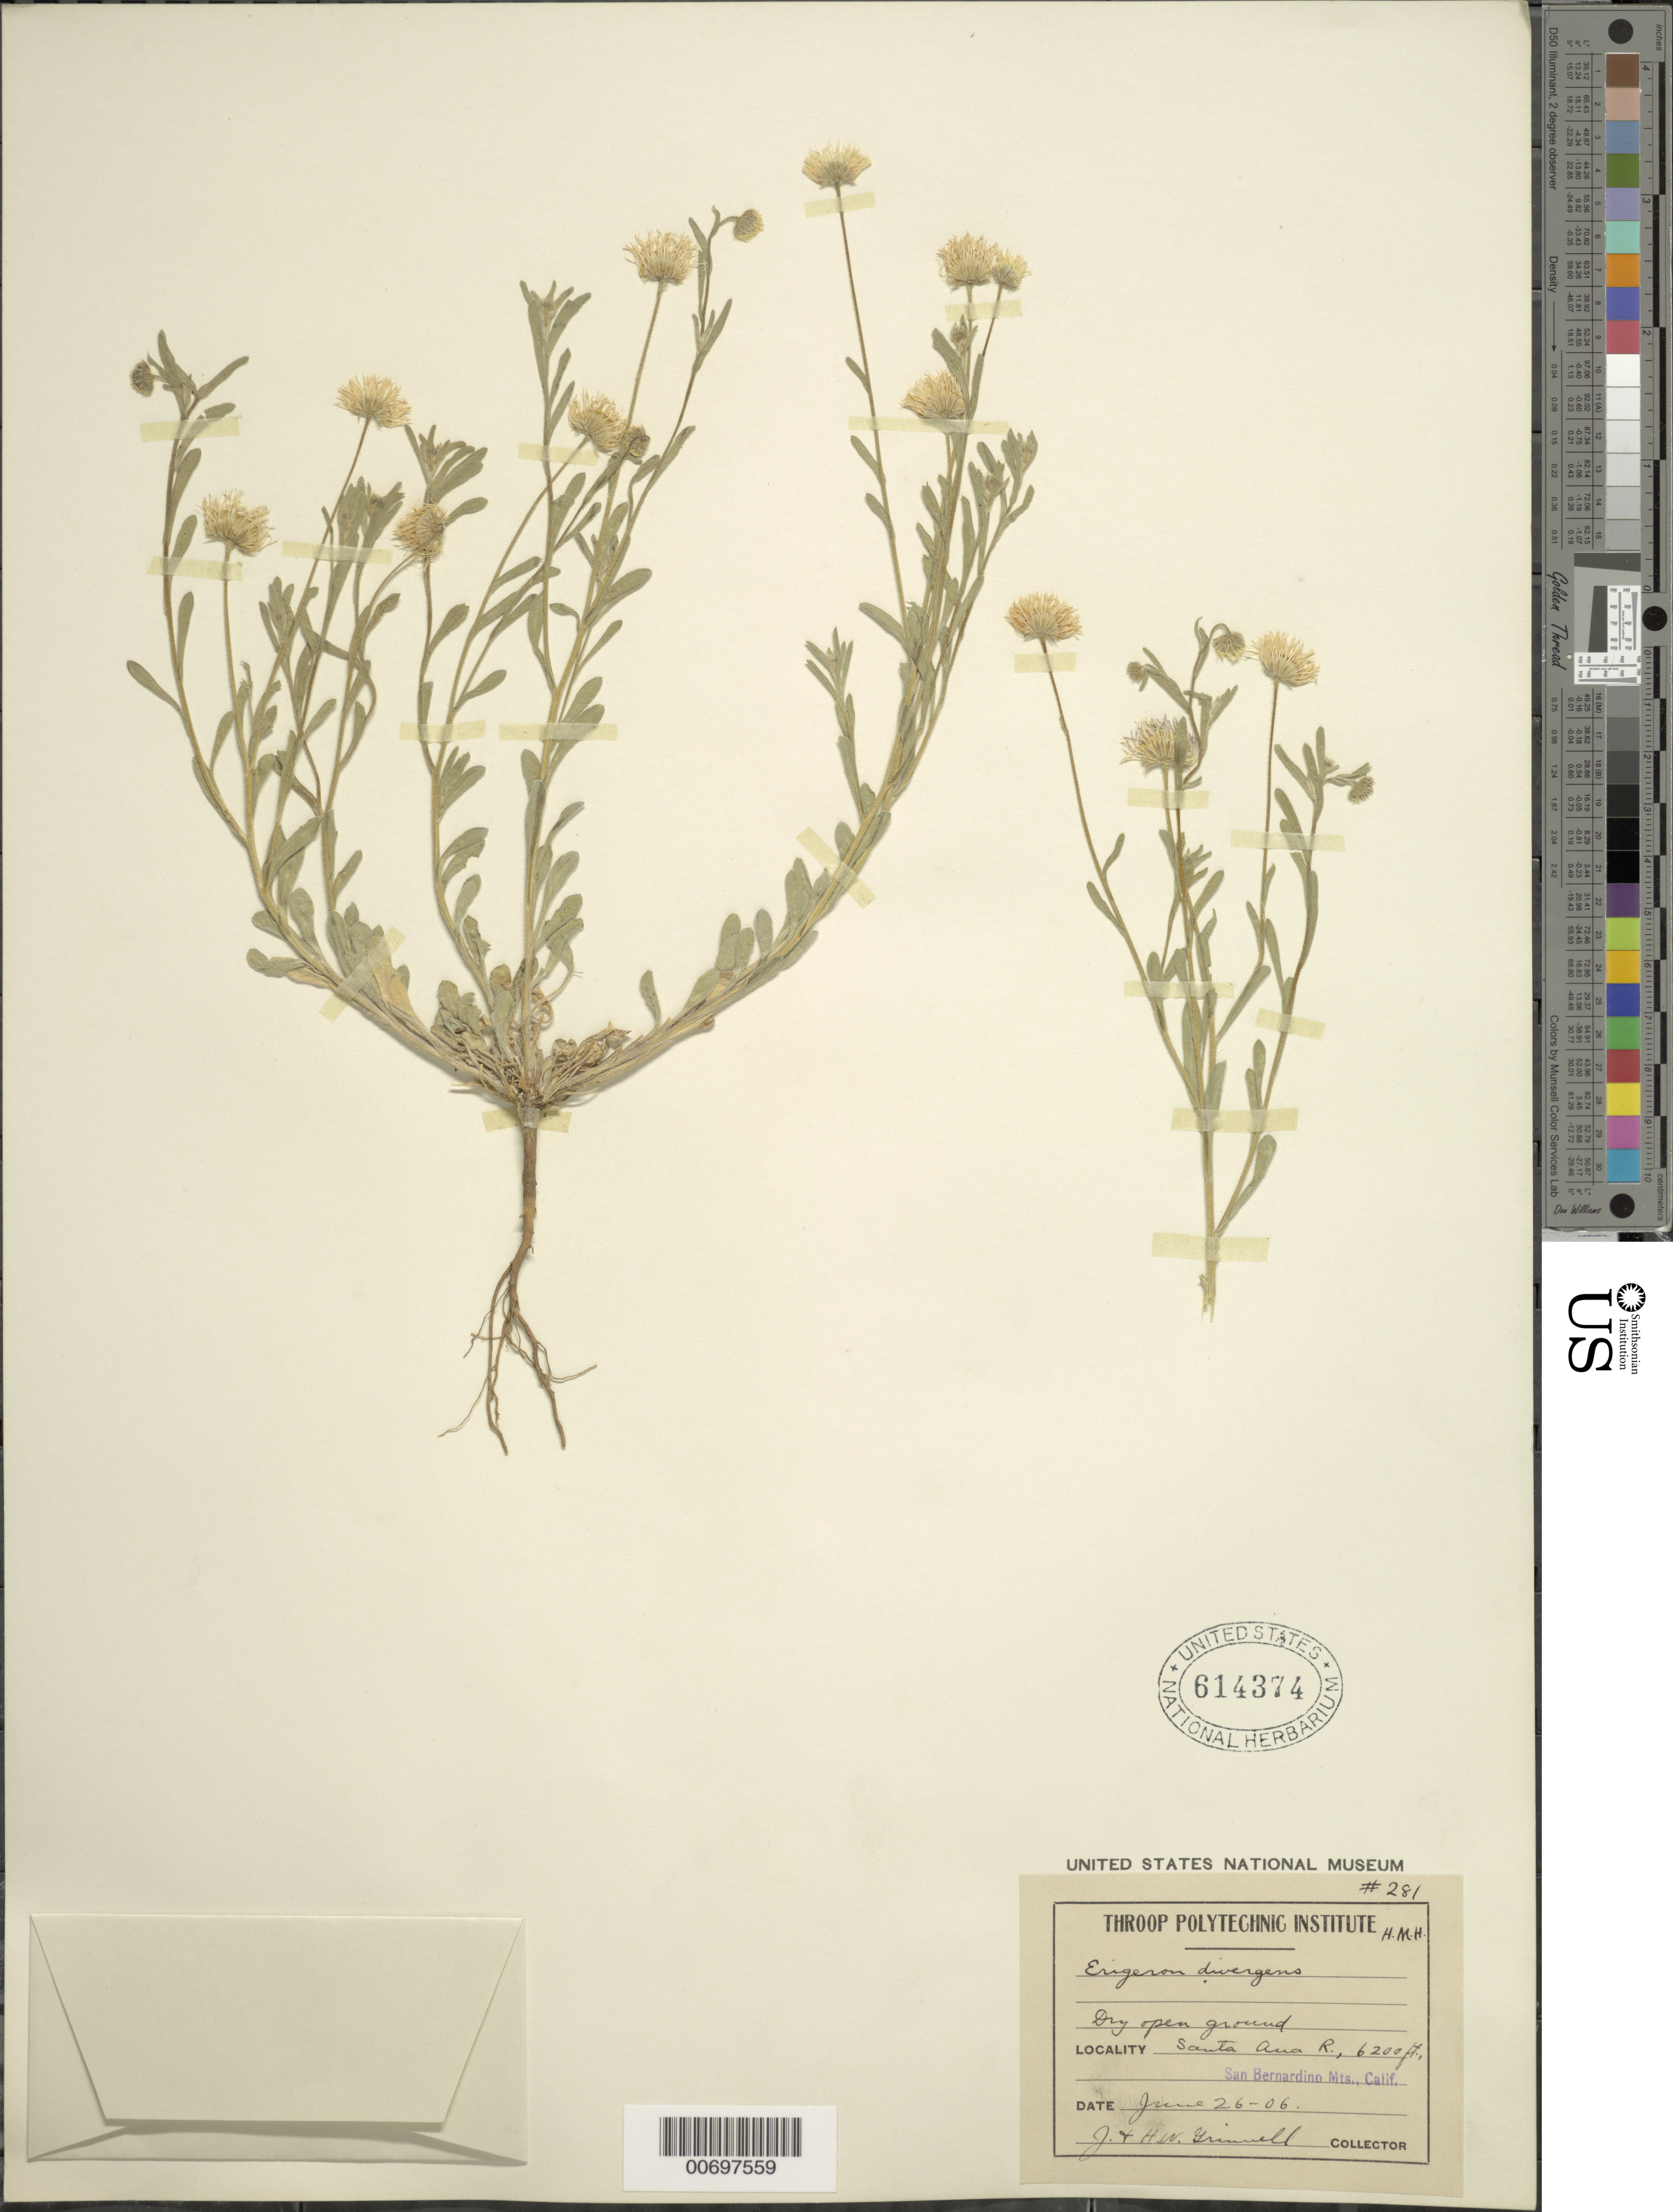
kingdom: Plantae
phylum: Tracheophyta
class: Magnoliopsida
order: Asterales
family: Asteraceae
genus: Erigeron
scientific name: Erigeron divergens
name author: Torr. & A. Gray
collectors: J. Grinnell & H. Grinnell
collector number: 281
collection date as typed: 26 Jun 1906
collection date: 1906-06-26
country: United States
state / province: California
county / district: San Bernardino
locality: Santa Ana R., San Bernardino Mts.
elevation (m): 1890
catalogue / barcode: US 614374